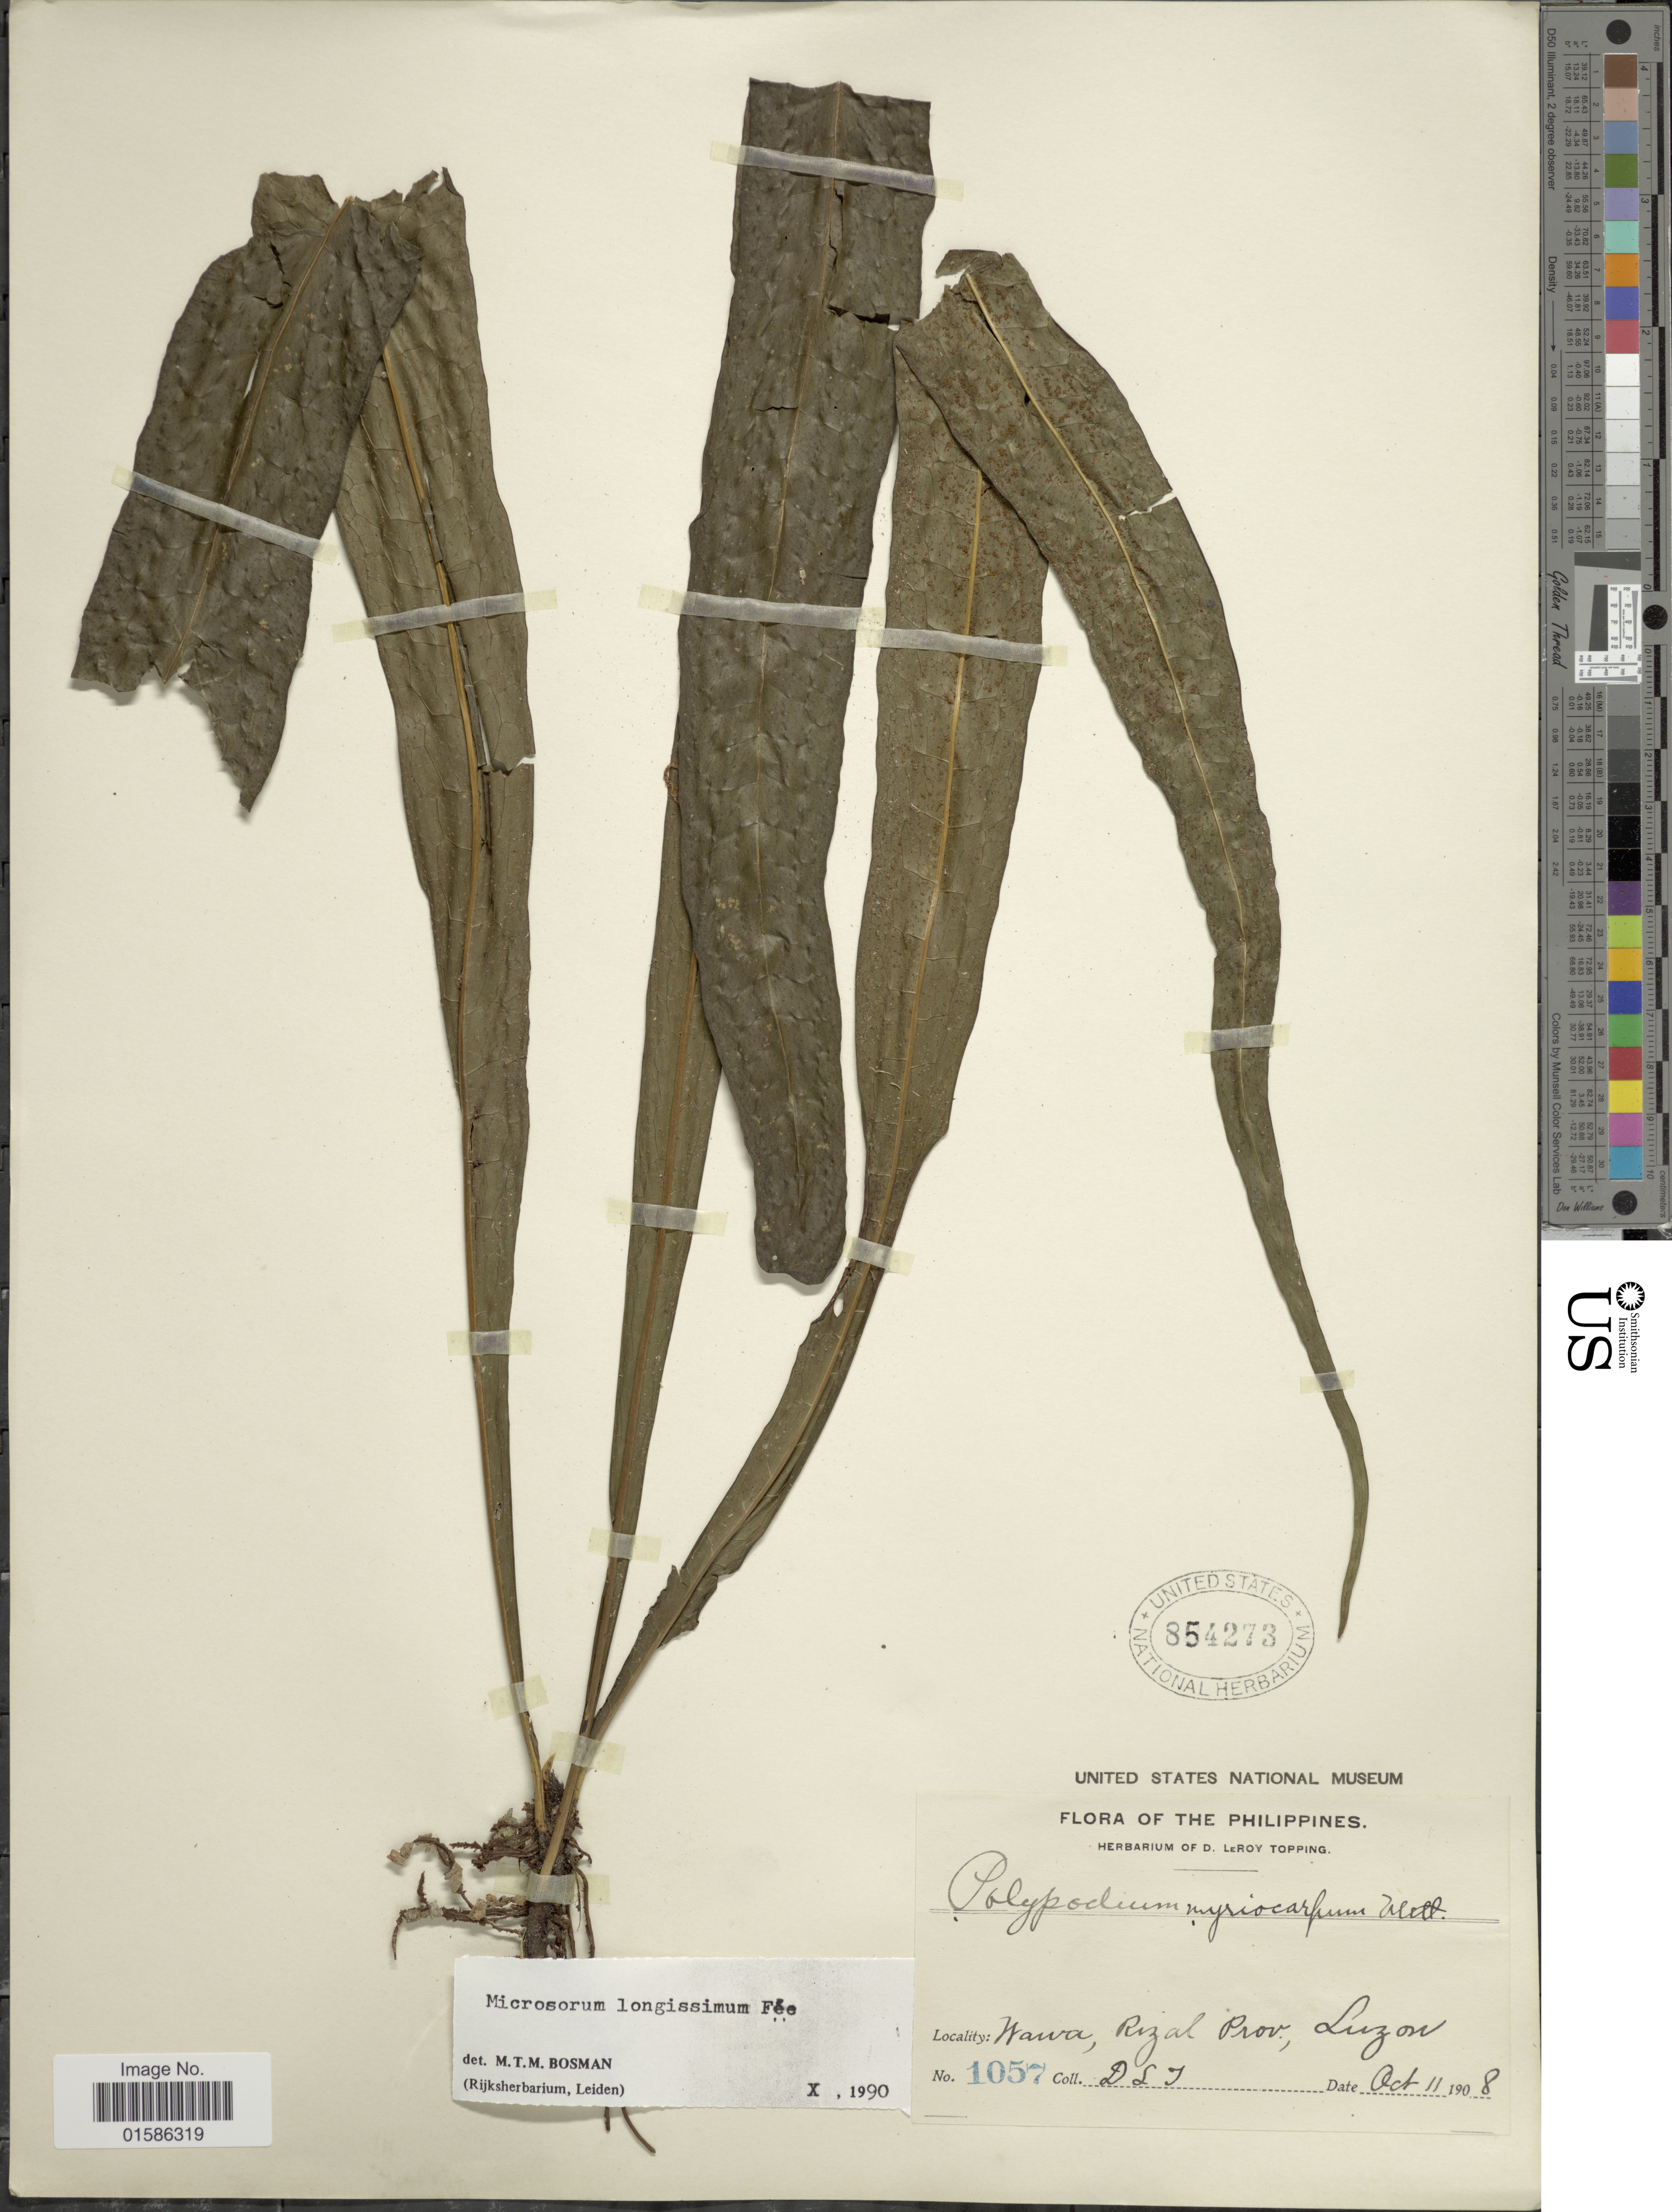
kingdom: Plantae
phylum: Tracheophyta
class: Polypodiopsida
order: Polypodiales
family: Polypodiaceae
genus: Microsorum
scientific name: Microsorum longissimum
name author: Fée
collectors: D. L. Topping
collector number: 1057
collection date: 1908-10-11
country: Philippines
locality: Wawa, Rizal Prov., Luzon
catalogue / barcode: US 854273